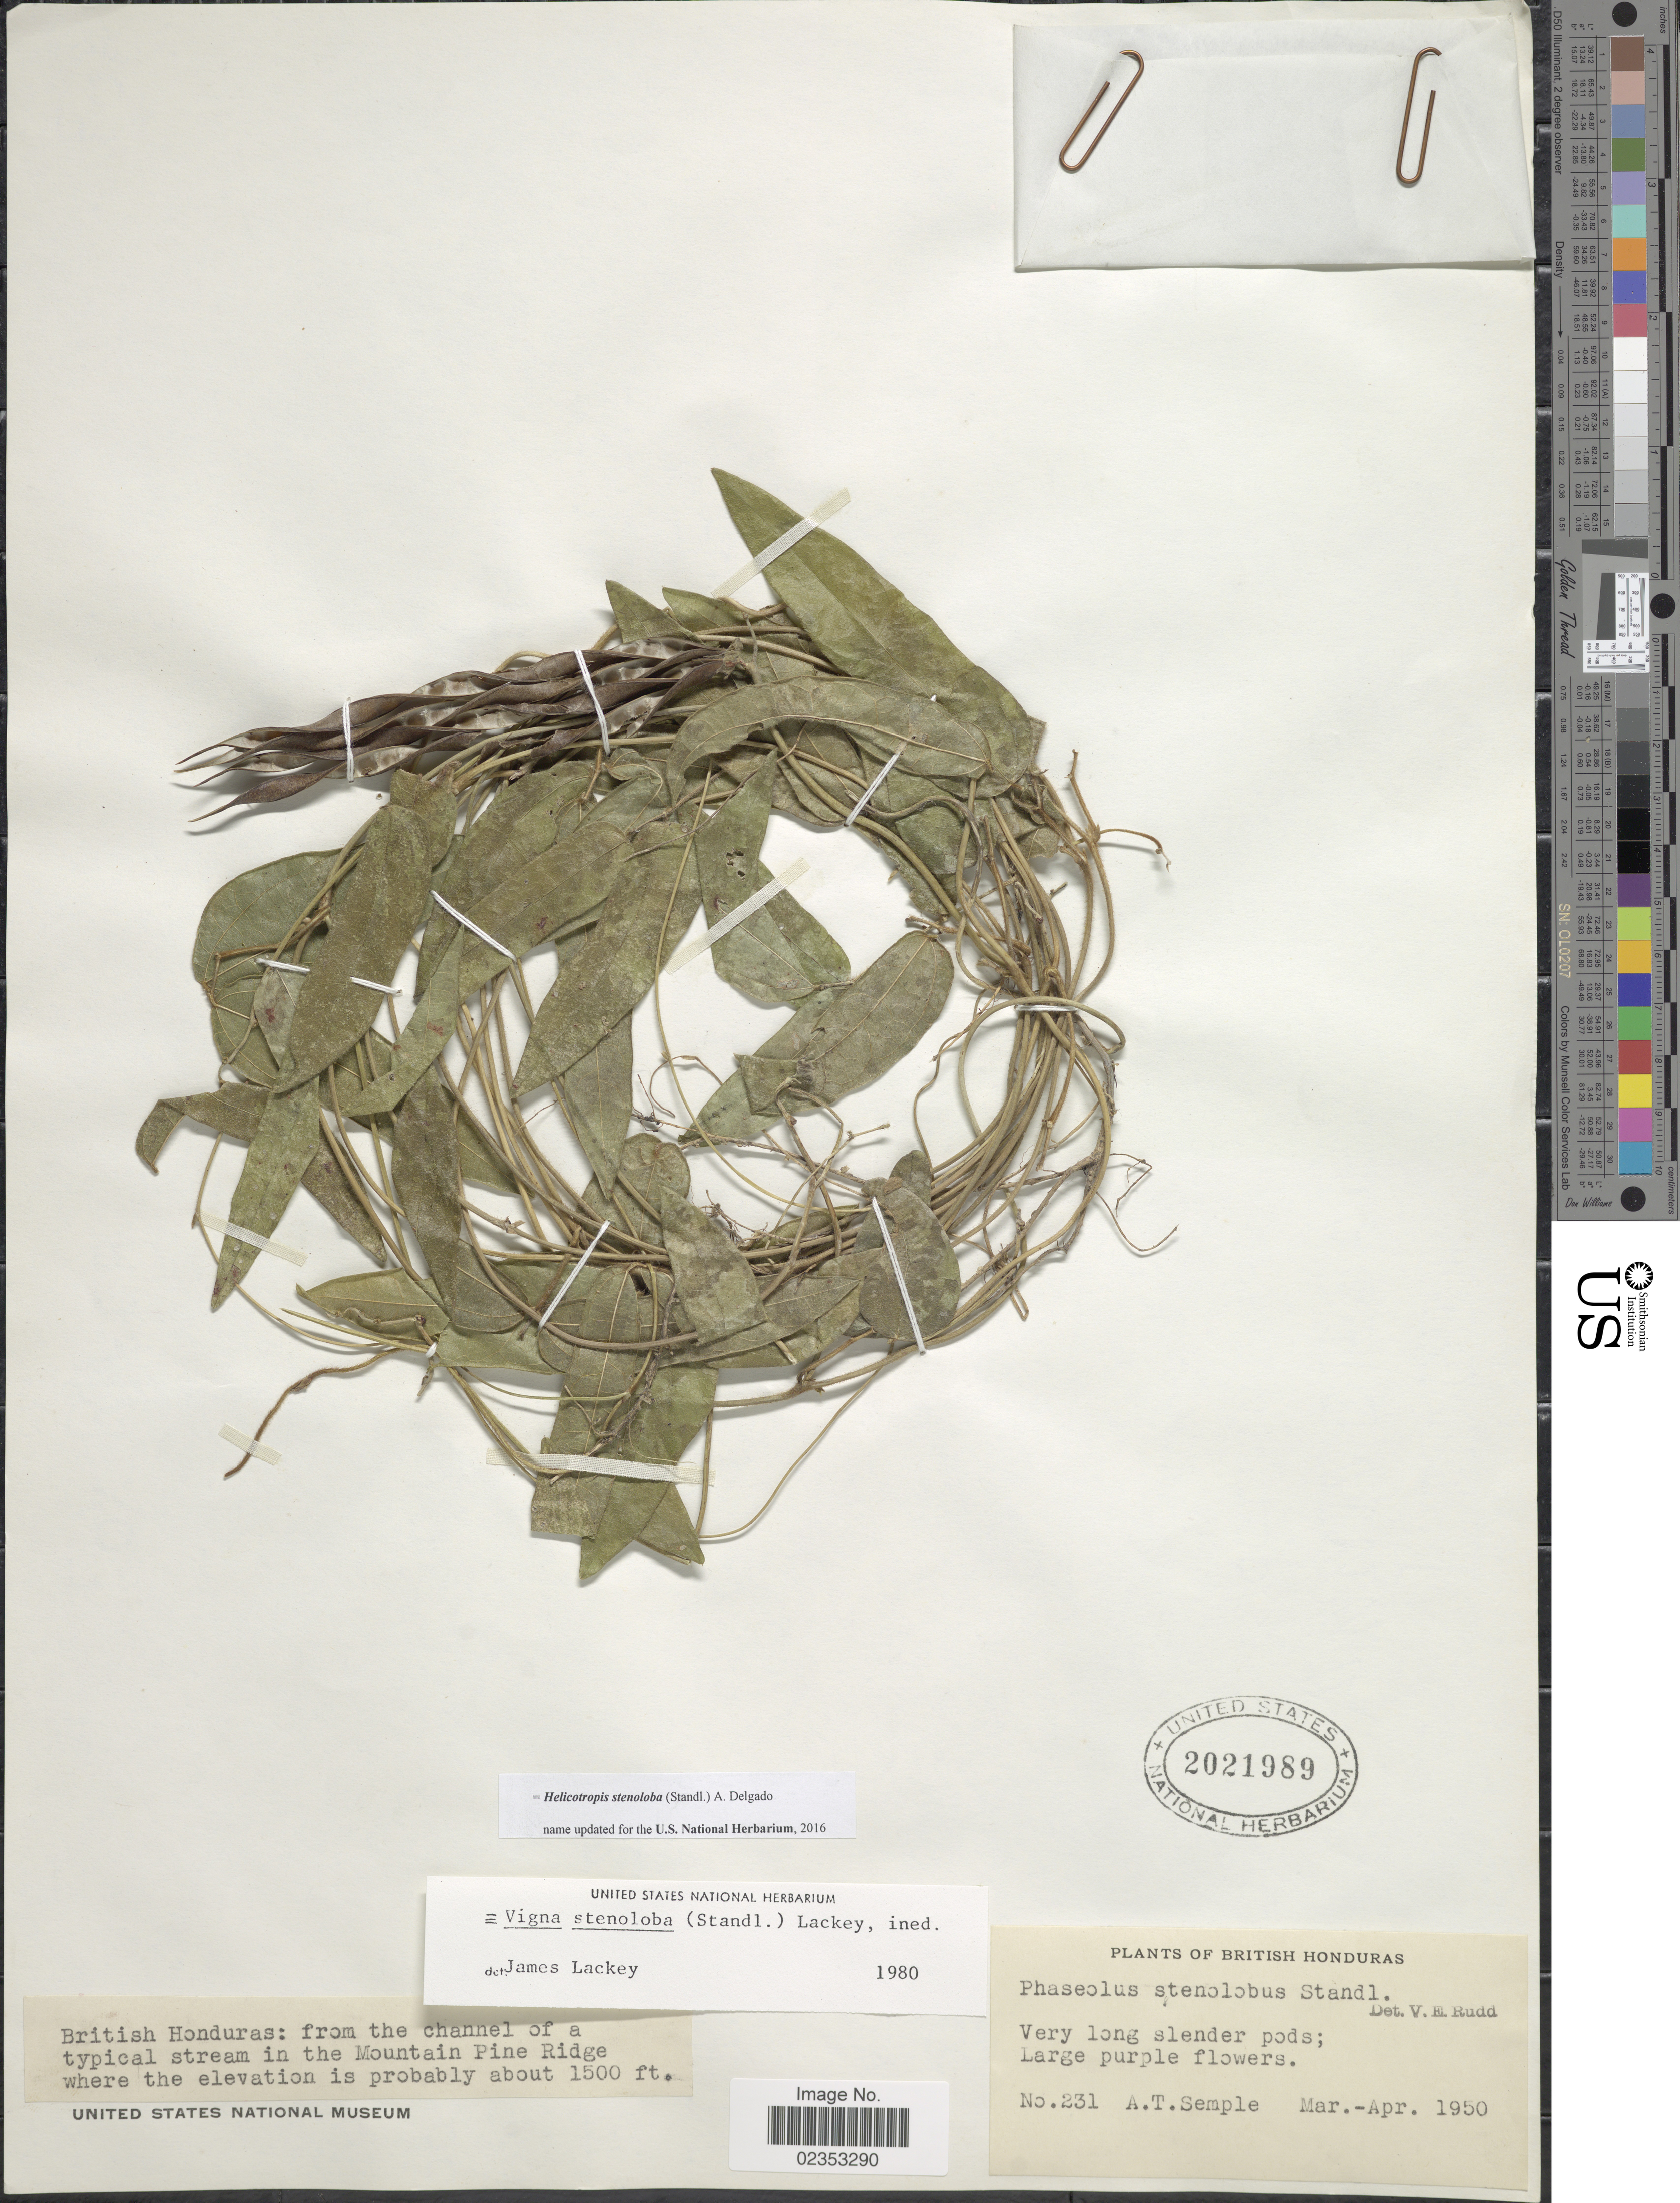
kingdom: Plantae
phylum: Tracheophyta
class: Magnoliopsida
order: Fabales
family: Fabaceae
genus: Helicotropis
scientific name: Helicotropis stenoloba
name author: (Standl.) A. Delgado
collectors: A. Semple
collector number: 231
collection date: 1950-03/1950-04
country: Belize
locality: British Honduras: the channel of a typical stream in the Mountain Pine Ridge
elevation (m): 457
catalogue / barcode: US 2021989